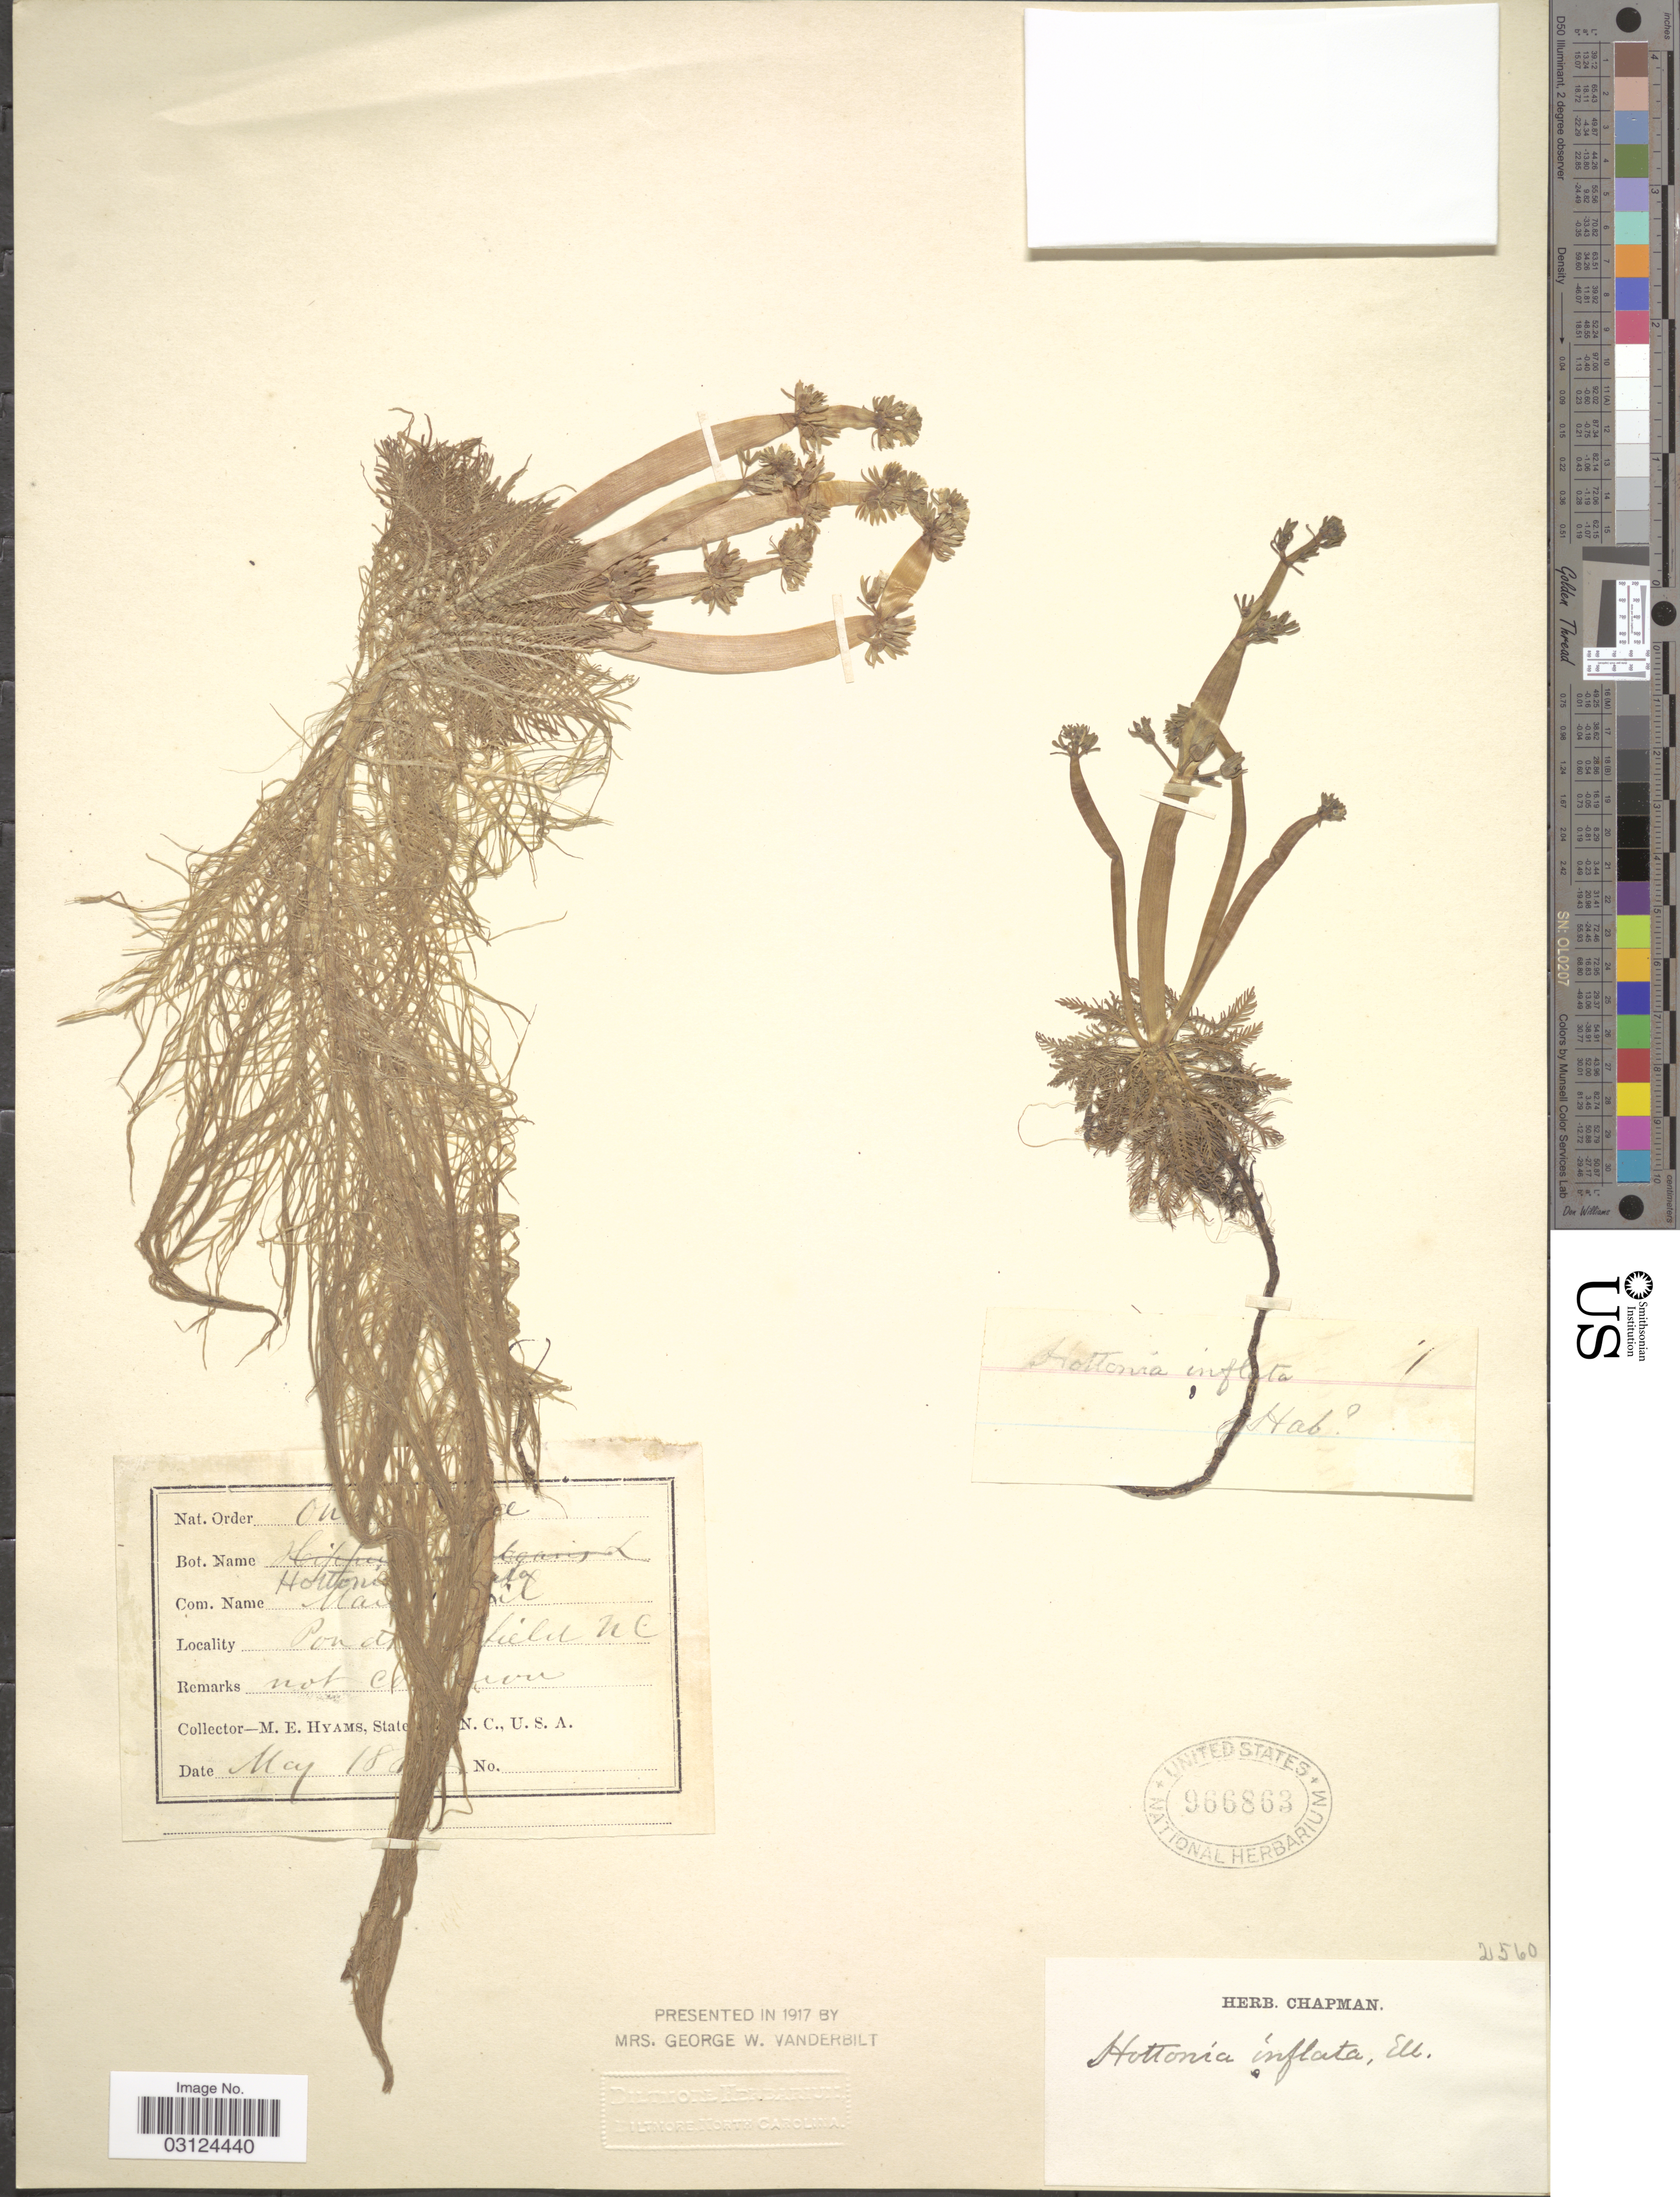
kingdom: Plantae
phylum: Tracheophyta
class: Magnoliopsida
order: Ericales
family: Primulaceae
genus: Hottonia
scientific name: Hottonia inflata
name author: Elliott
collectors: M. E. Hyams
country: United States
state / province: North Carolina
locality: Pond [illegible text] field, N.C.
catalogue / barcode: US 966863